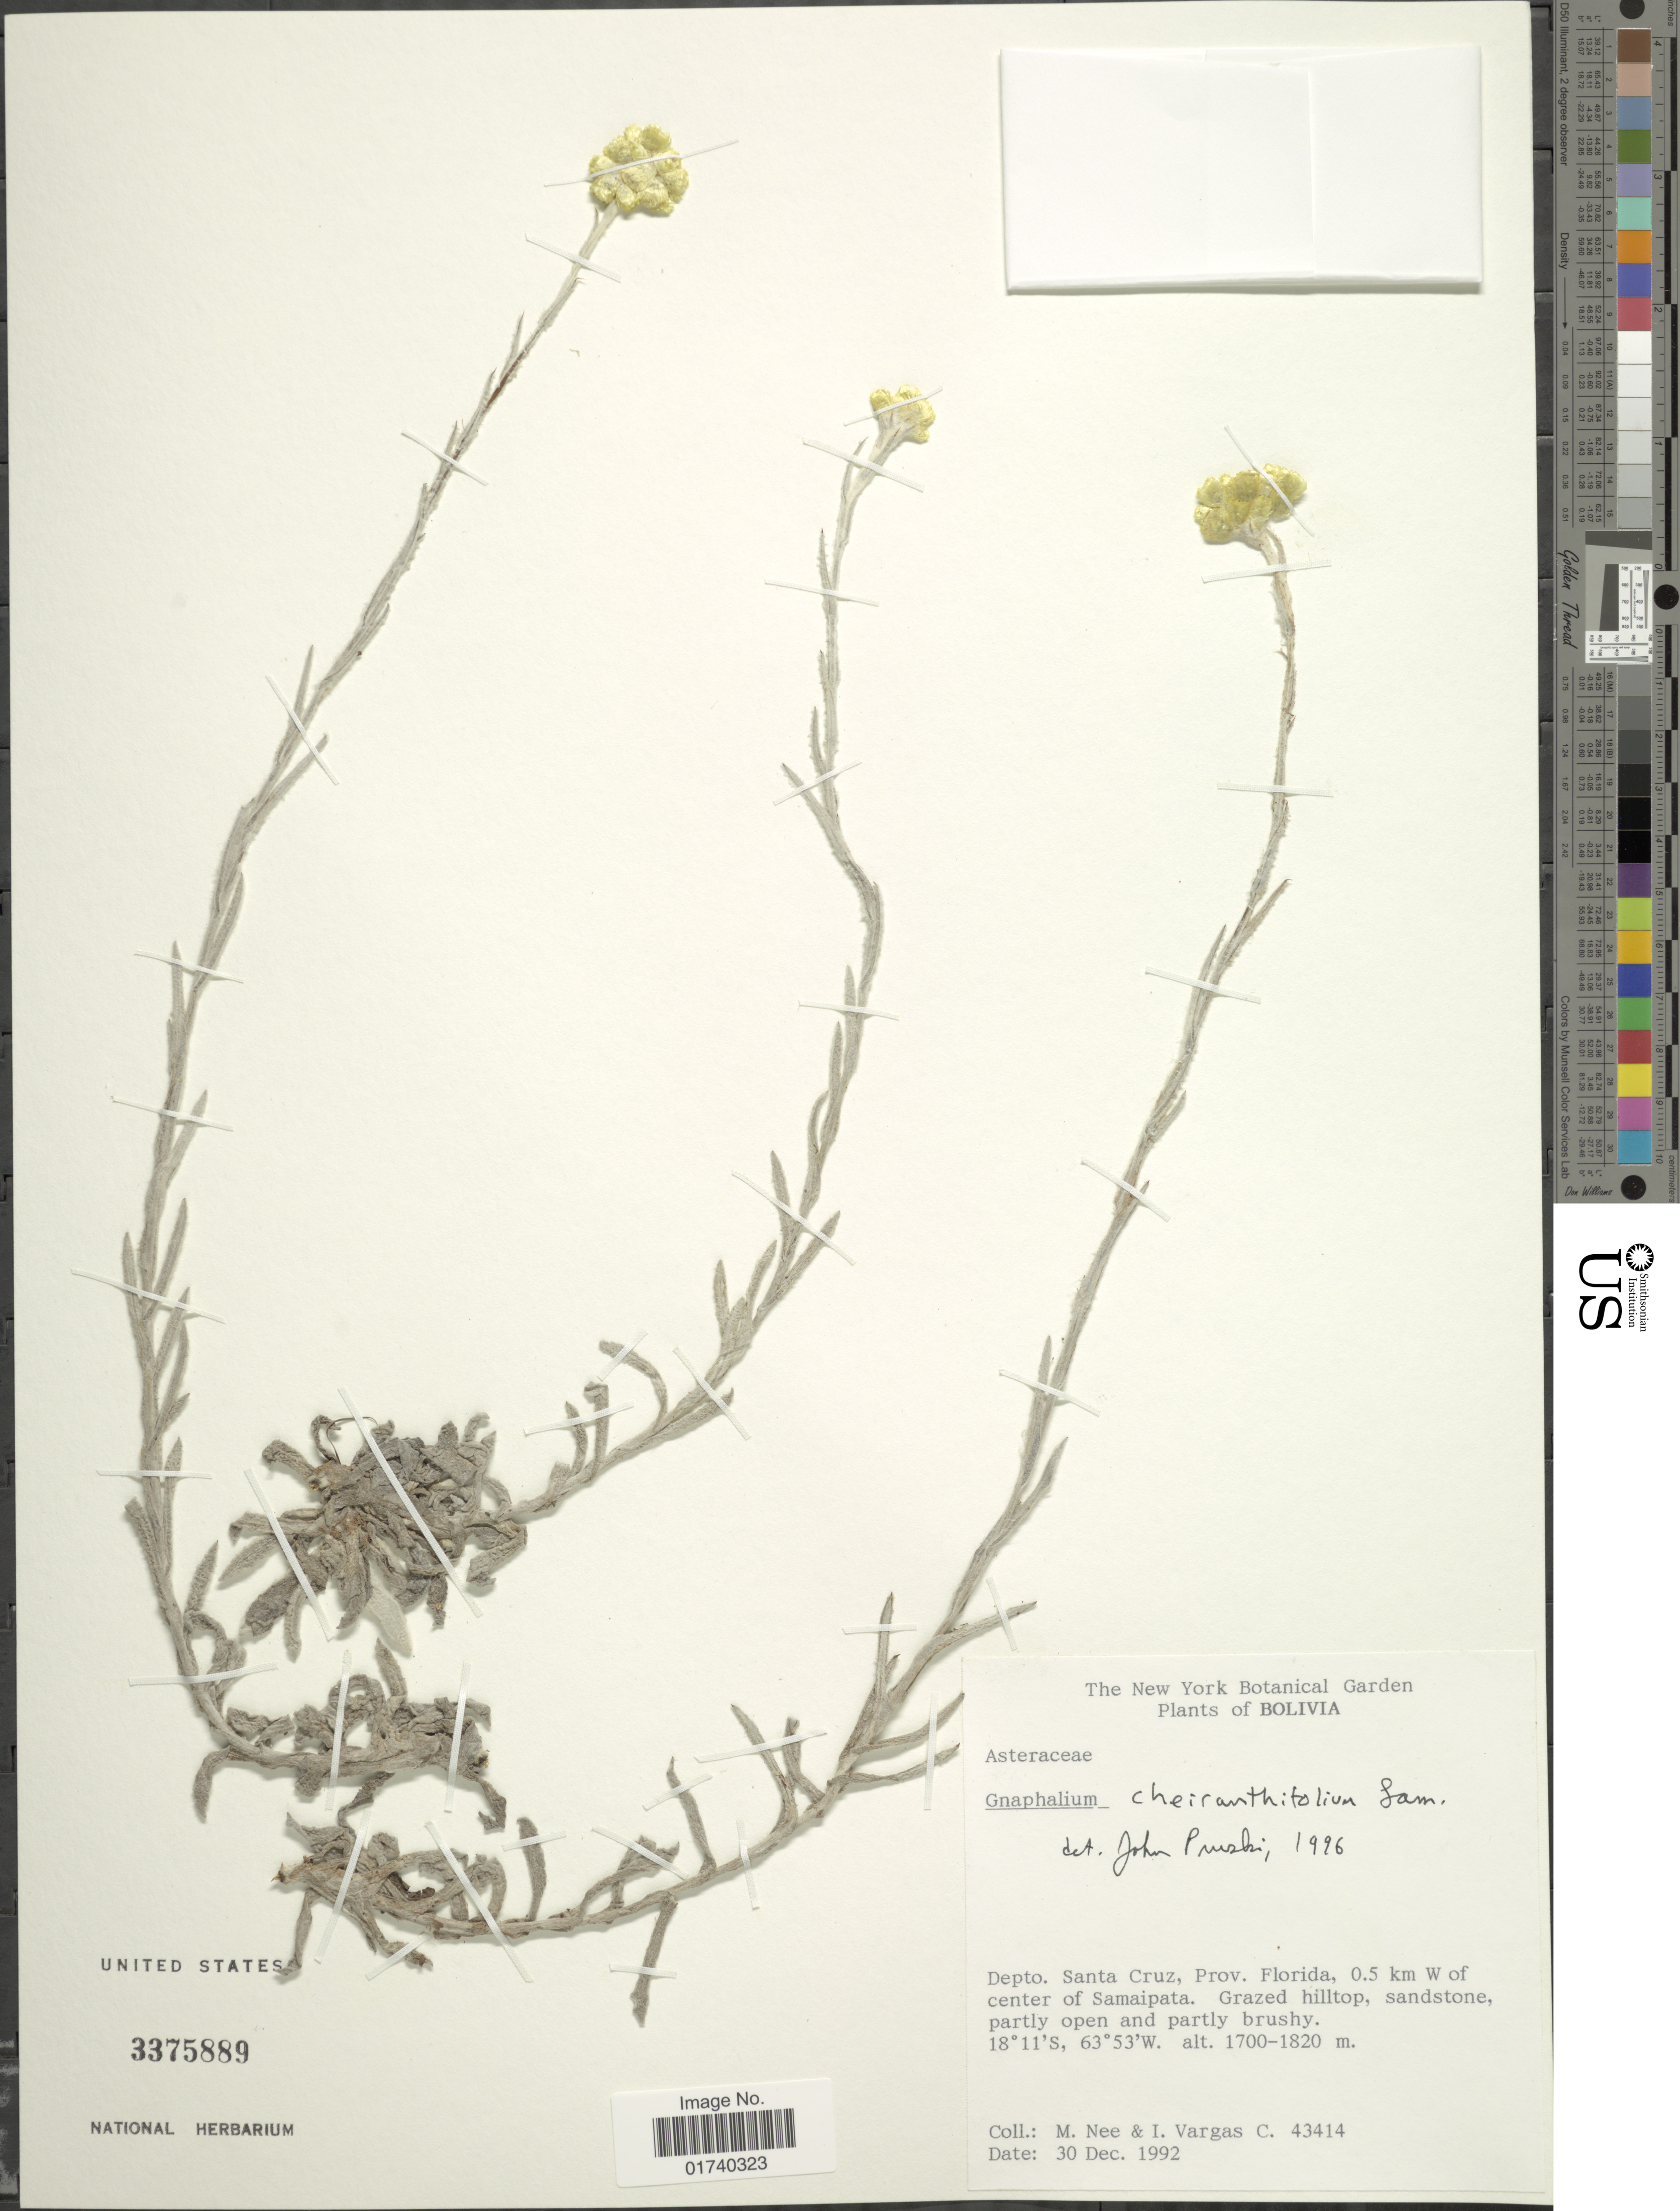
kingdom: Plantae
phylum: Tracheophyta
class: Magnoliopsida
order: Asterales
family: Asteraceae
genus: Pseudognaphalium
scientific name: Pseudognaphalium cheiranthifolium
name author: (Lam.) Hilliard & B.L. Burtt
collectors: M. Nee & I. Vargas C.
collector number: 43414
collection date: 1992-12-30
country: Bolivia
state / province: Santa Cruz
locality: Depto. Santa Cruz, Prov Florida, 0.5 km w of center of Samaipata.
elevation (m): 1700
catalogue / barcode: US 3375889